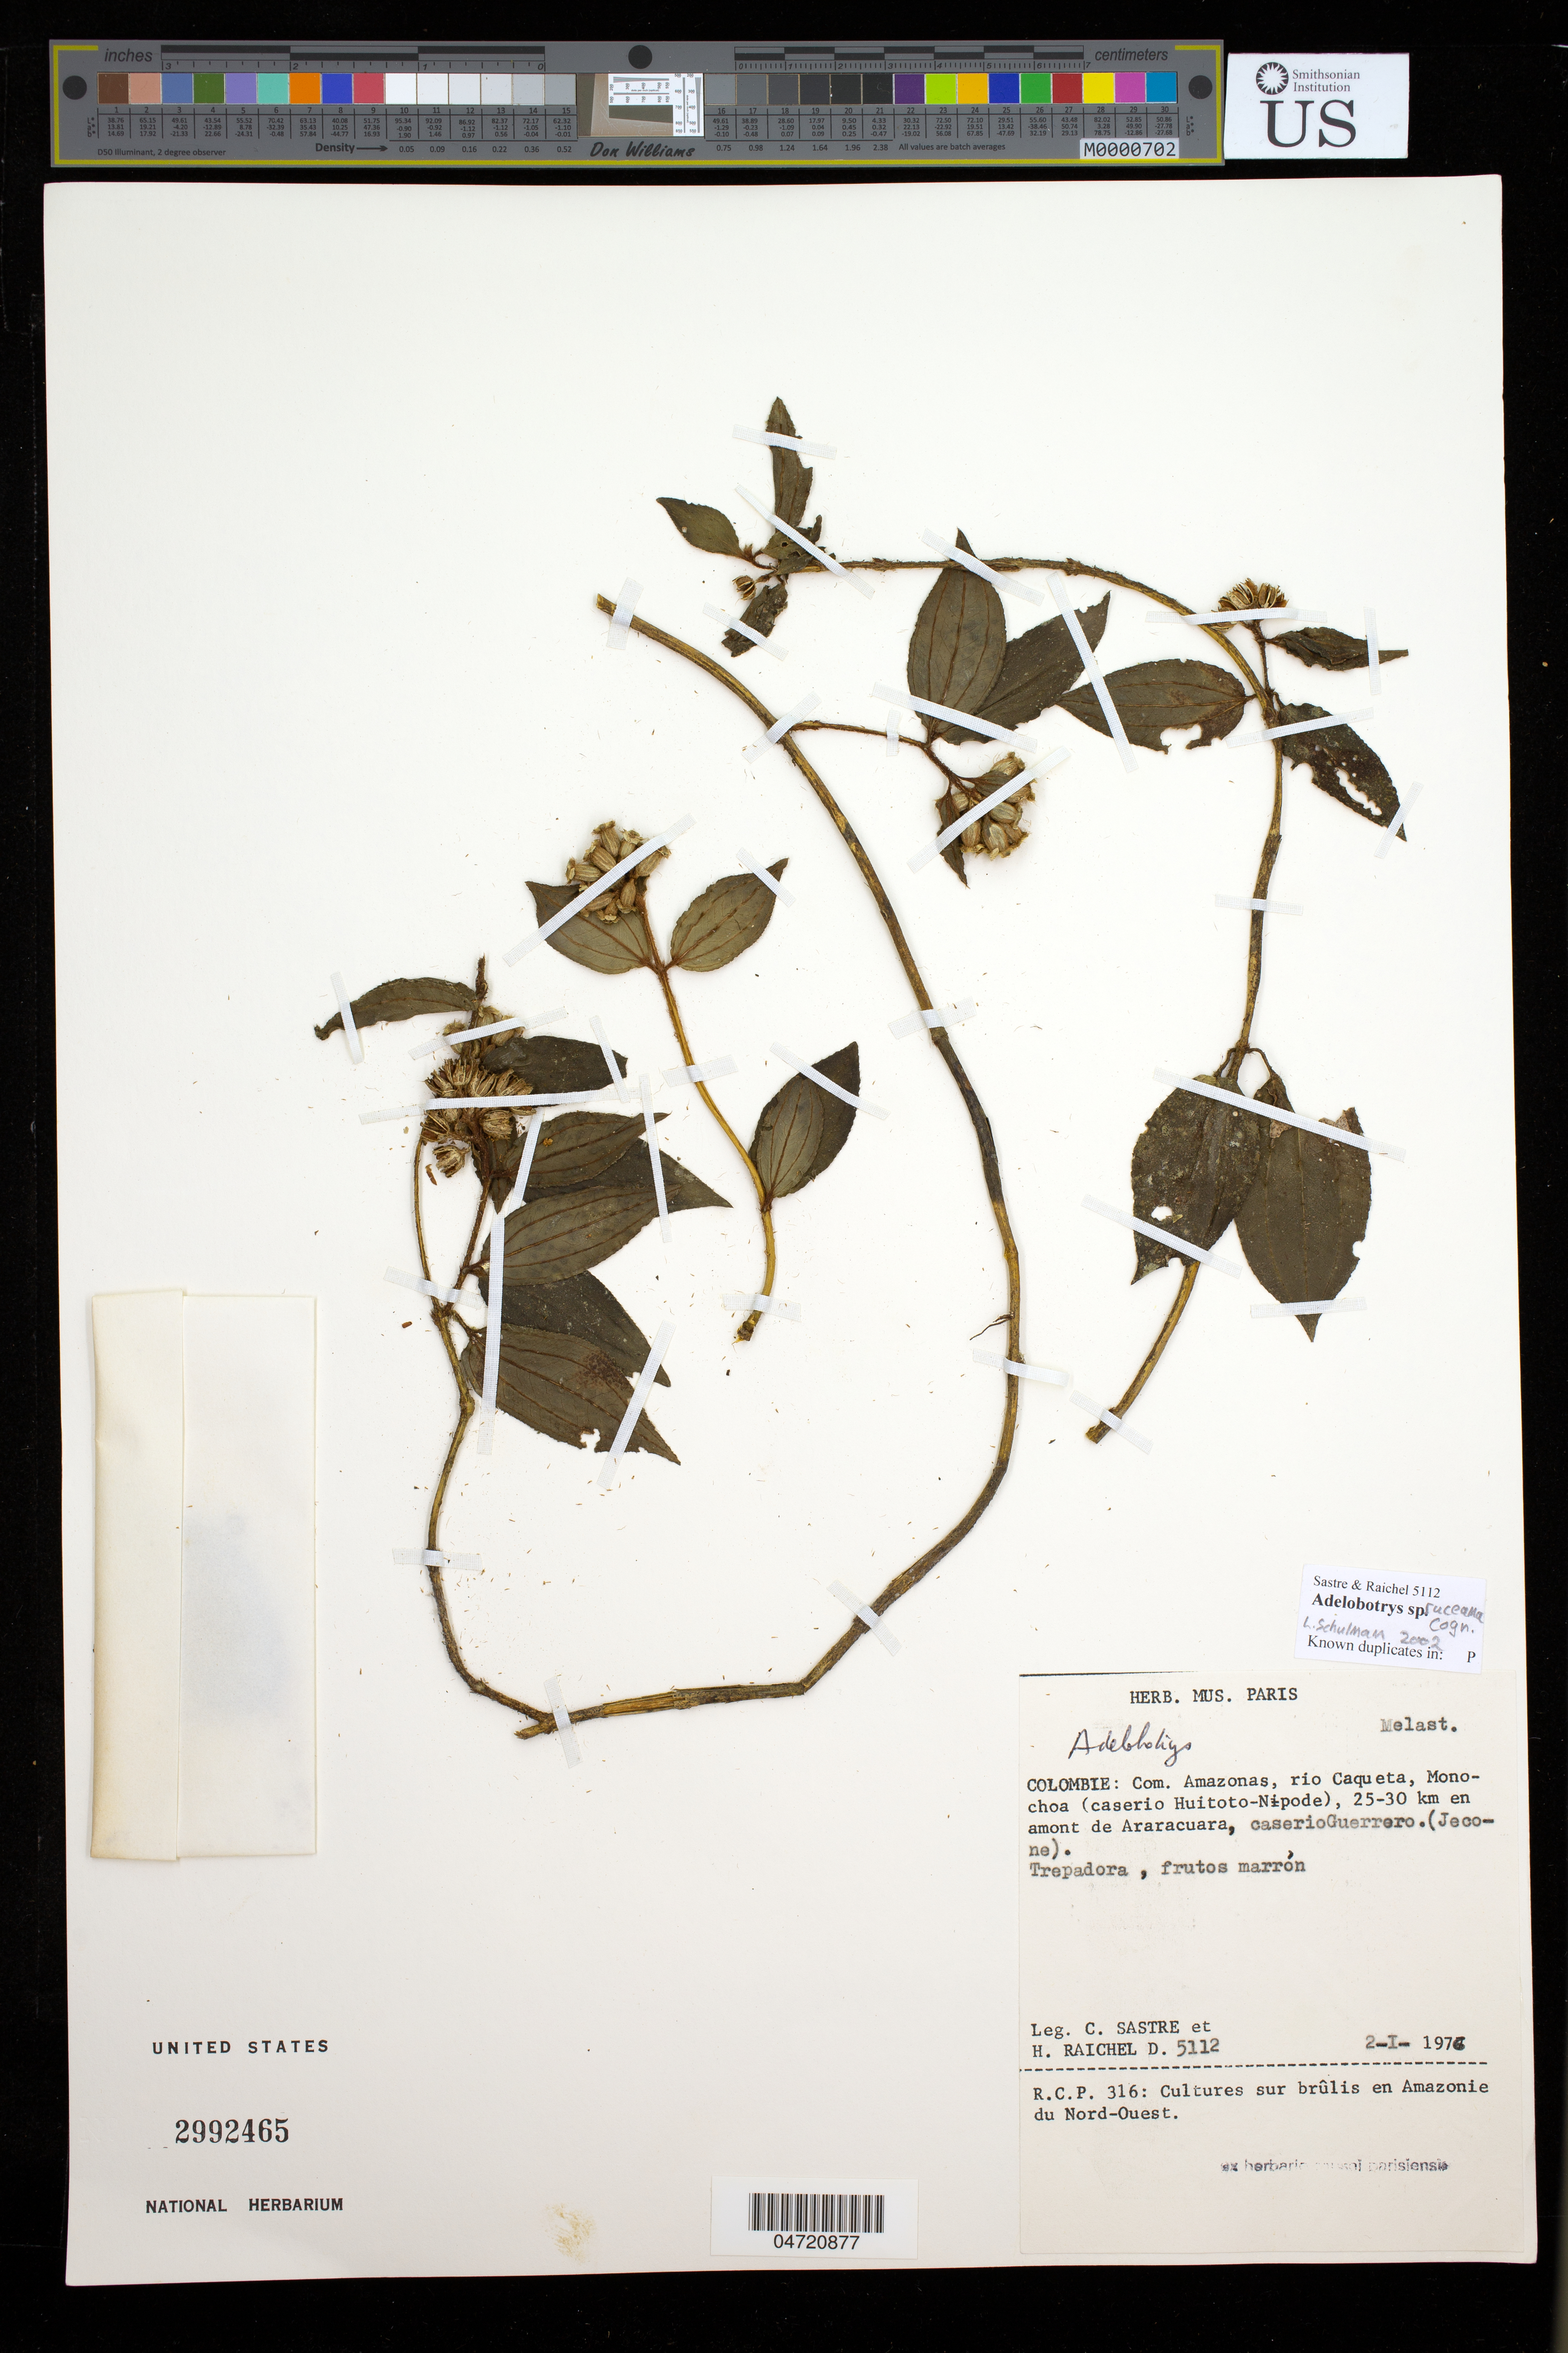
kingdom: Plantae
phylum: Tracheophyta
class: Magnoliopsida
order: Myrtales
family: Melastomataceae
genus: Adelobotrys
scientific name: Adelobotrys spruceana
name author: Cogn.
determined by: Schulman, Leif, (TUR), University of Turku (FINLAND)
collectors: C. H. L. Sastre & H. Raichel D.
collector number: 5112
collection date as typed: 2 Jan 1976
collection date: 1976-01-02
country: Colombia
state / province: Amazônas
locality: Rio Caqueta, Monochoa (caserio Huitoto-Nipode), 25-30 km ascending Araracuara, Caserio Guerrero (Jecone)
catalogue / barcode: US 2992465